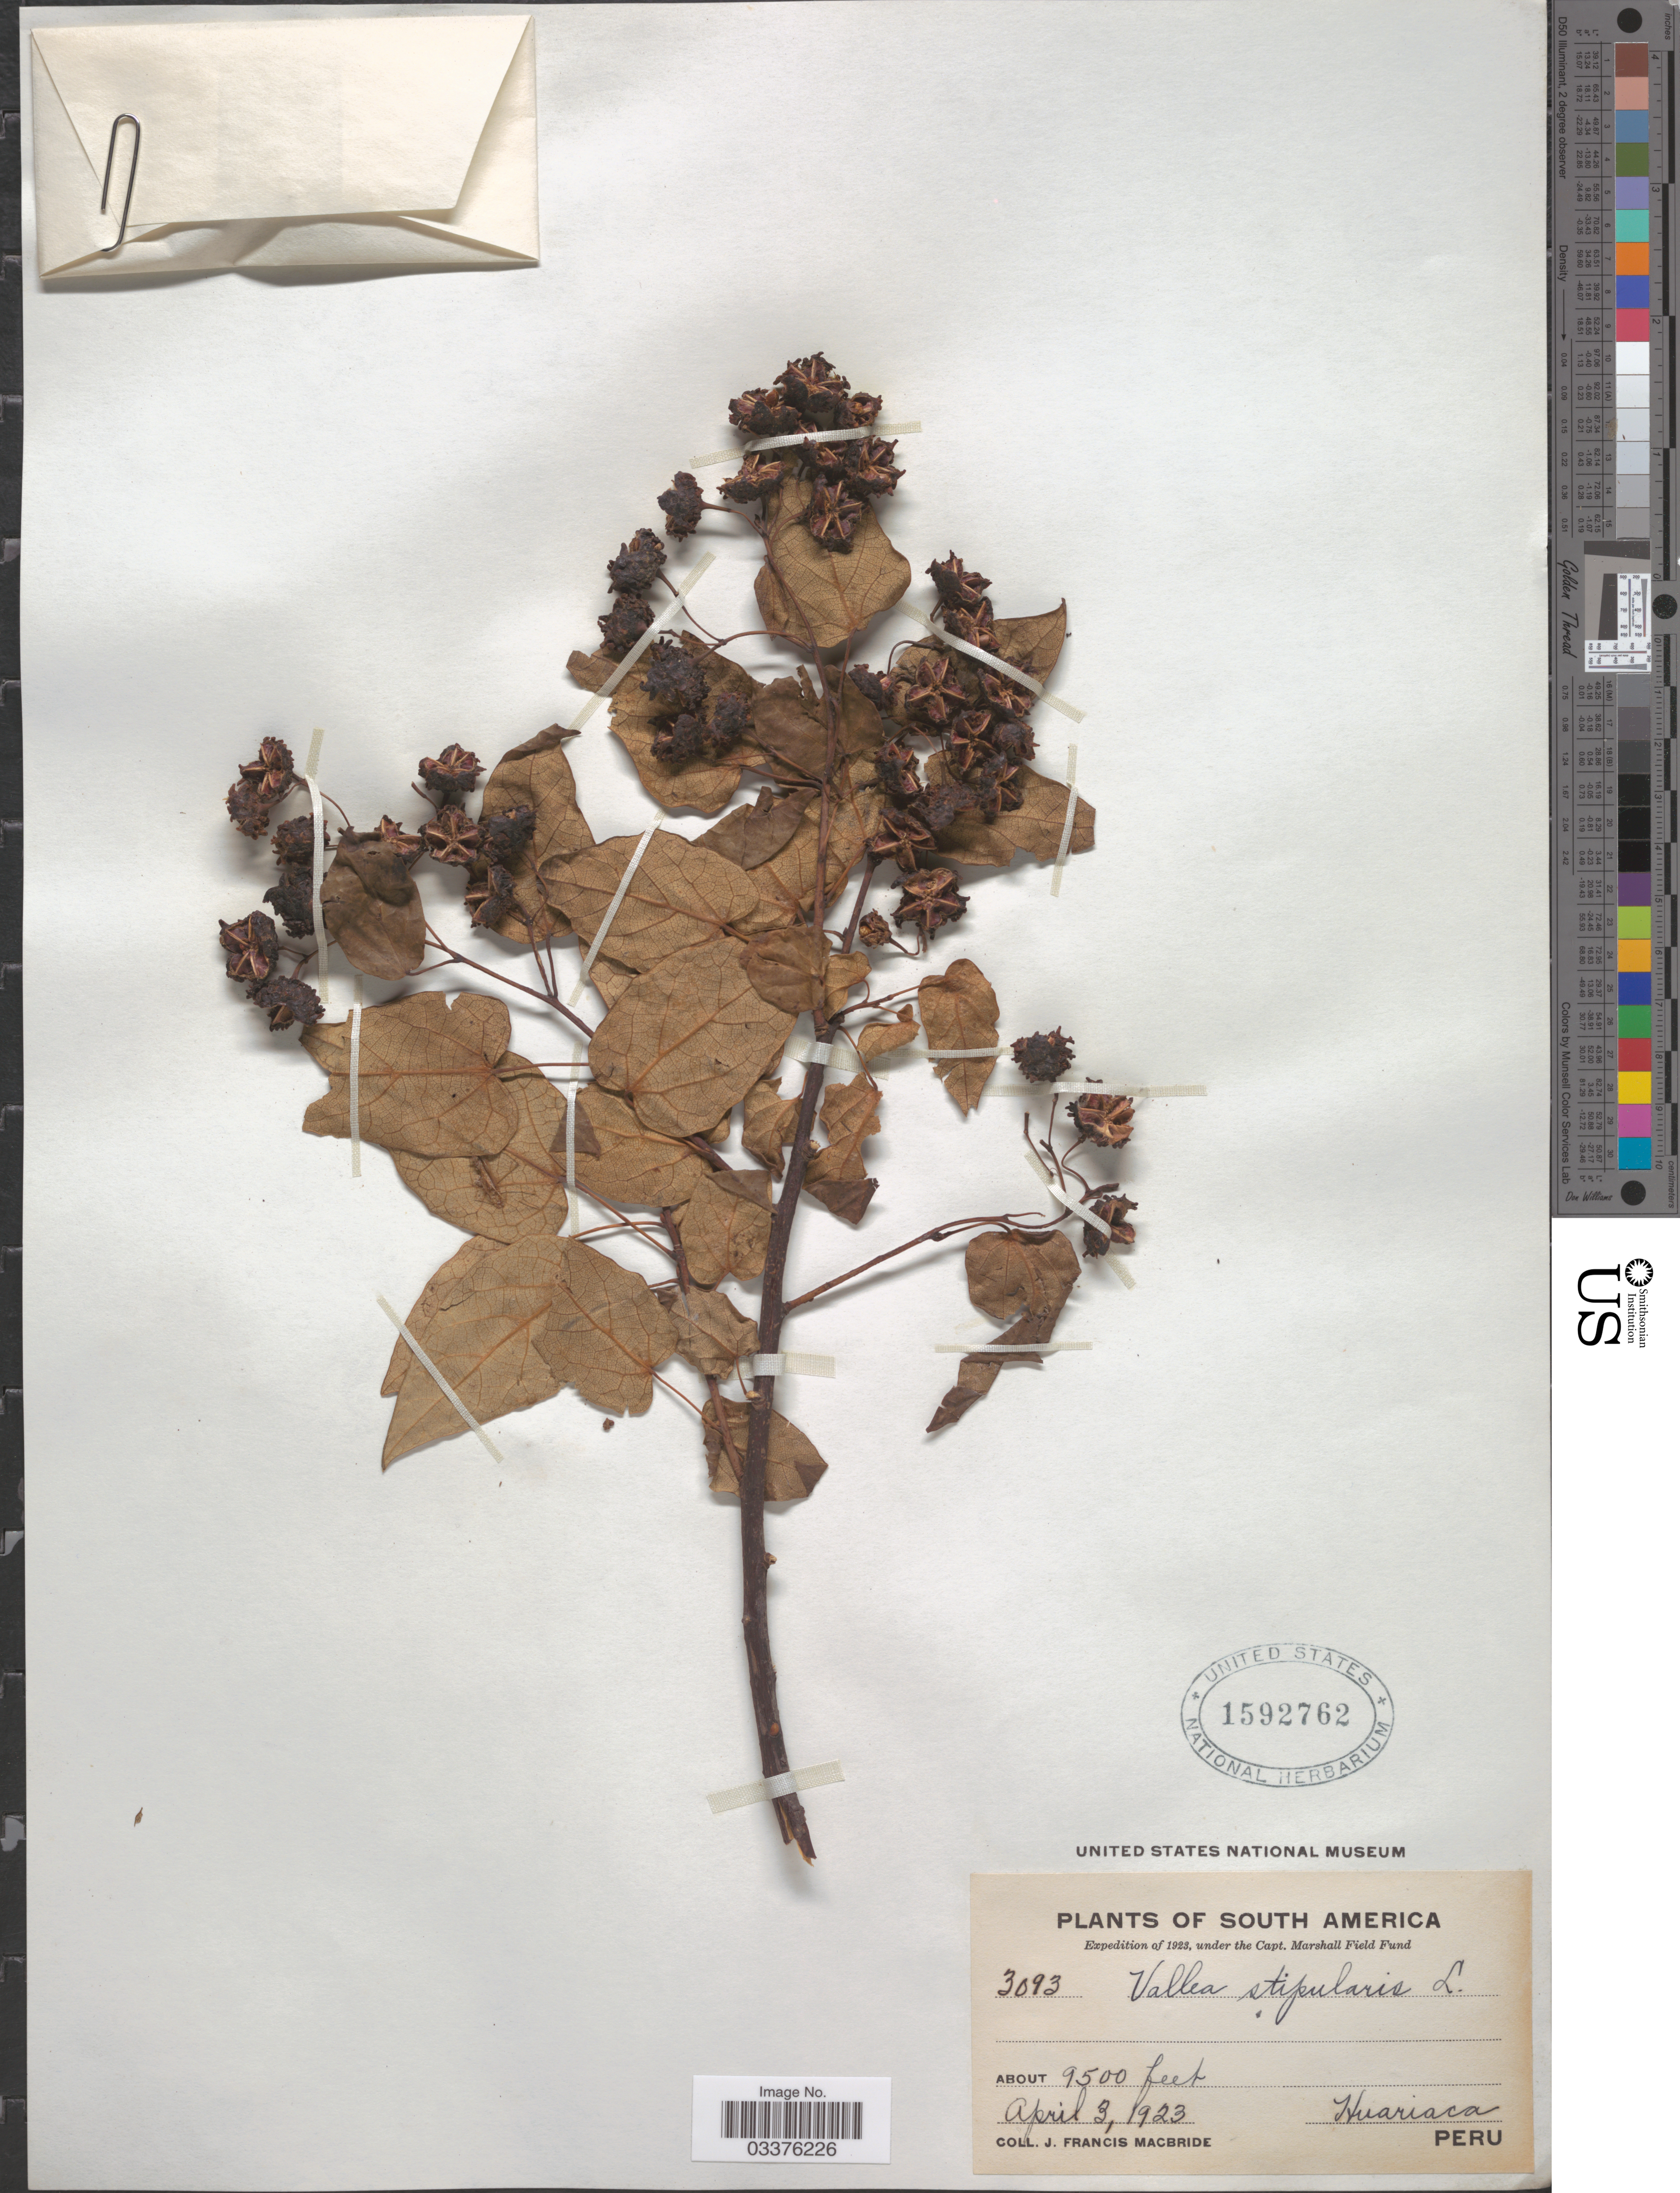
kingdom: Plantae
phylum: Tracheophyta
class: Magnoliopsida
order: Oxalidales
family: Elaeocarpaceae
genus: Vallea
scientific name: Vallea stipularis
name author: L. f.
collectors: J. F. Macbride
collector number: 3093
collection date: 1923-04-03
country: Peru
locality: Huariaca.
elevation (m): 2896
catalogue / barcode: US 1592762